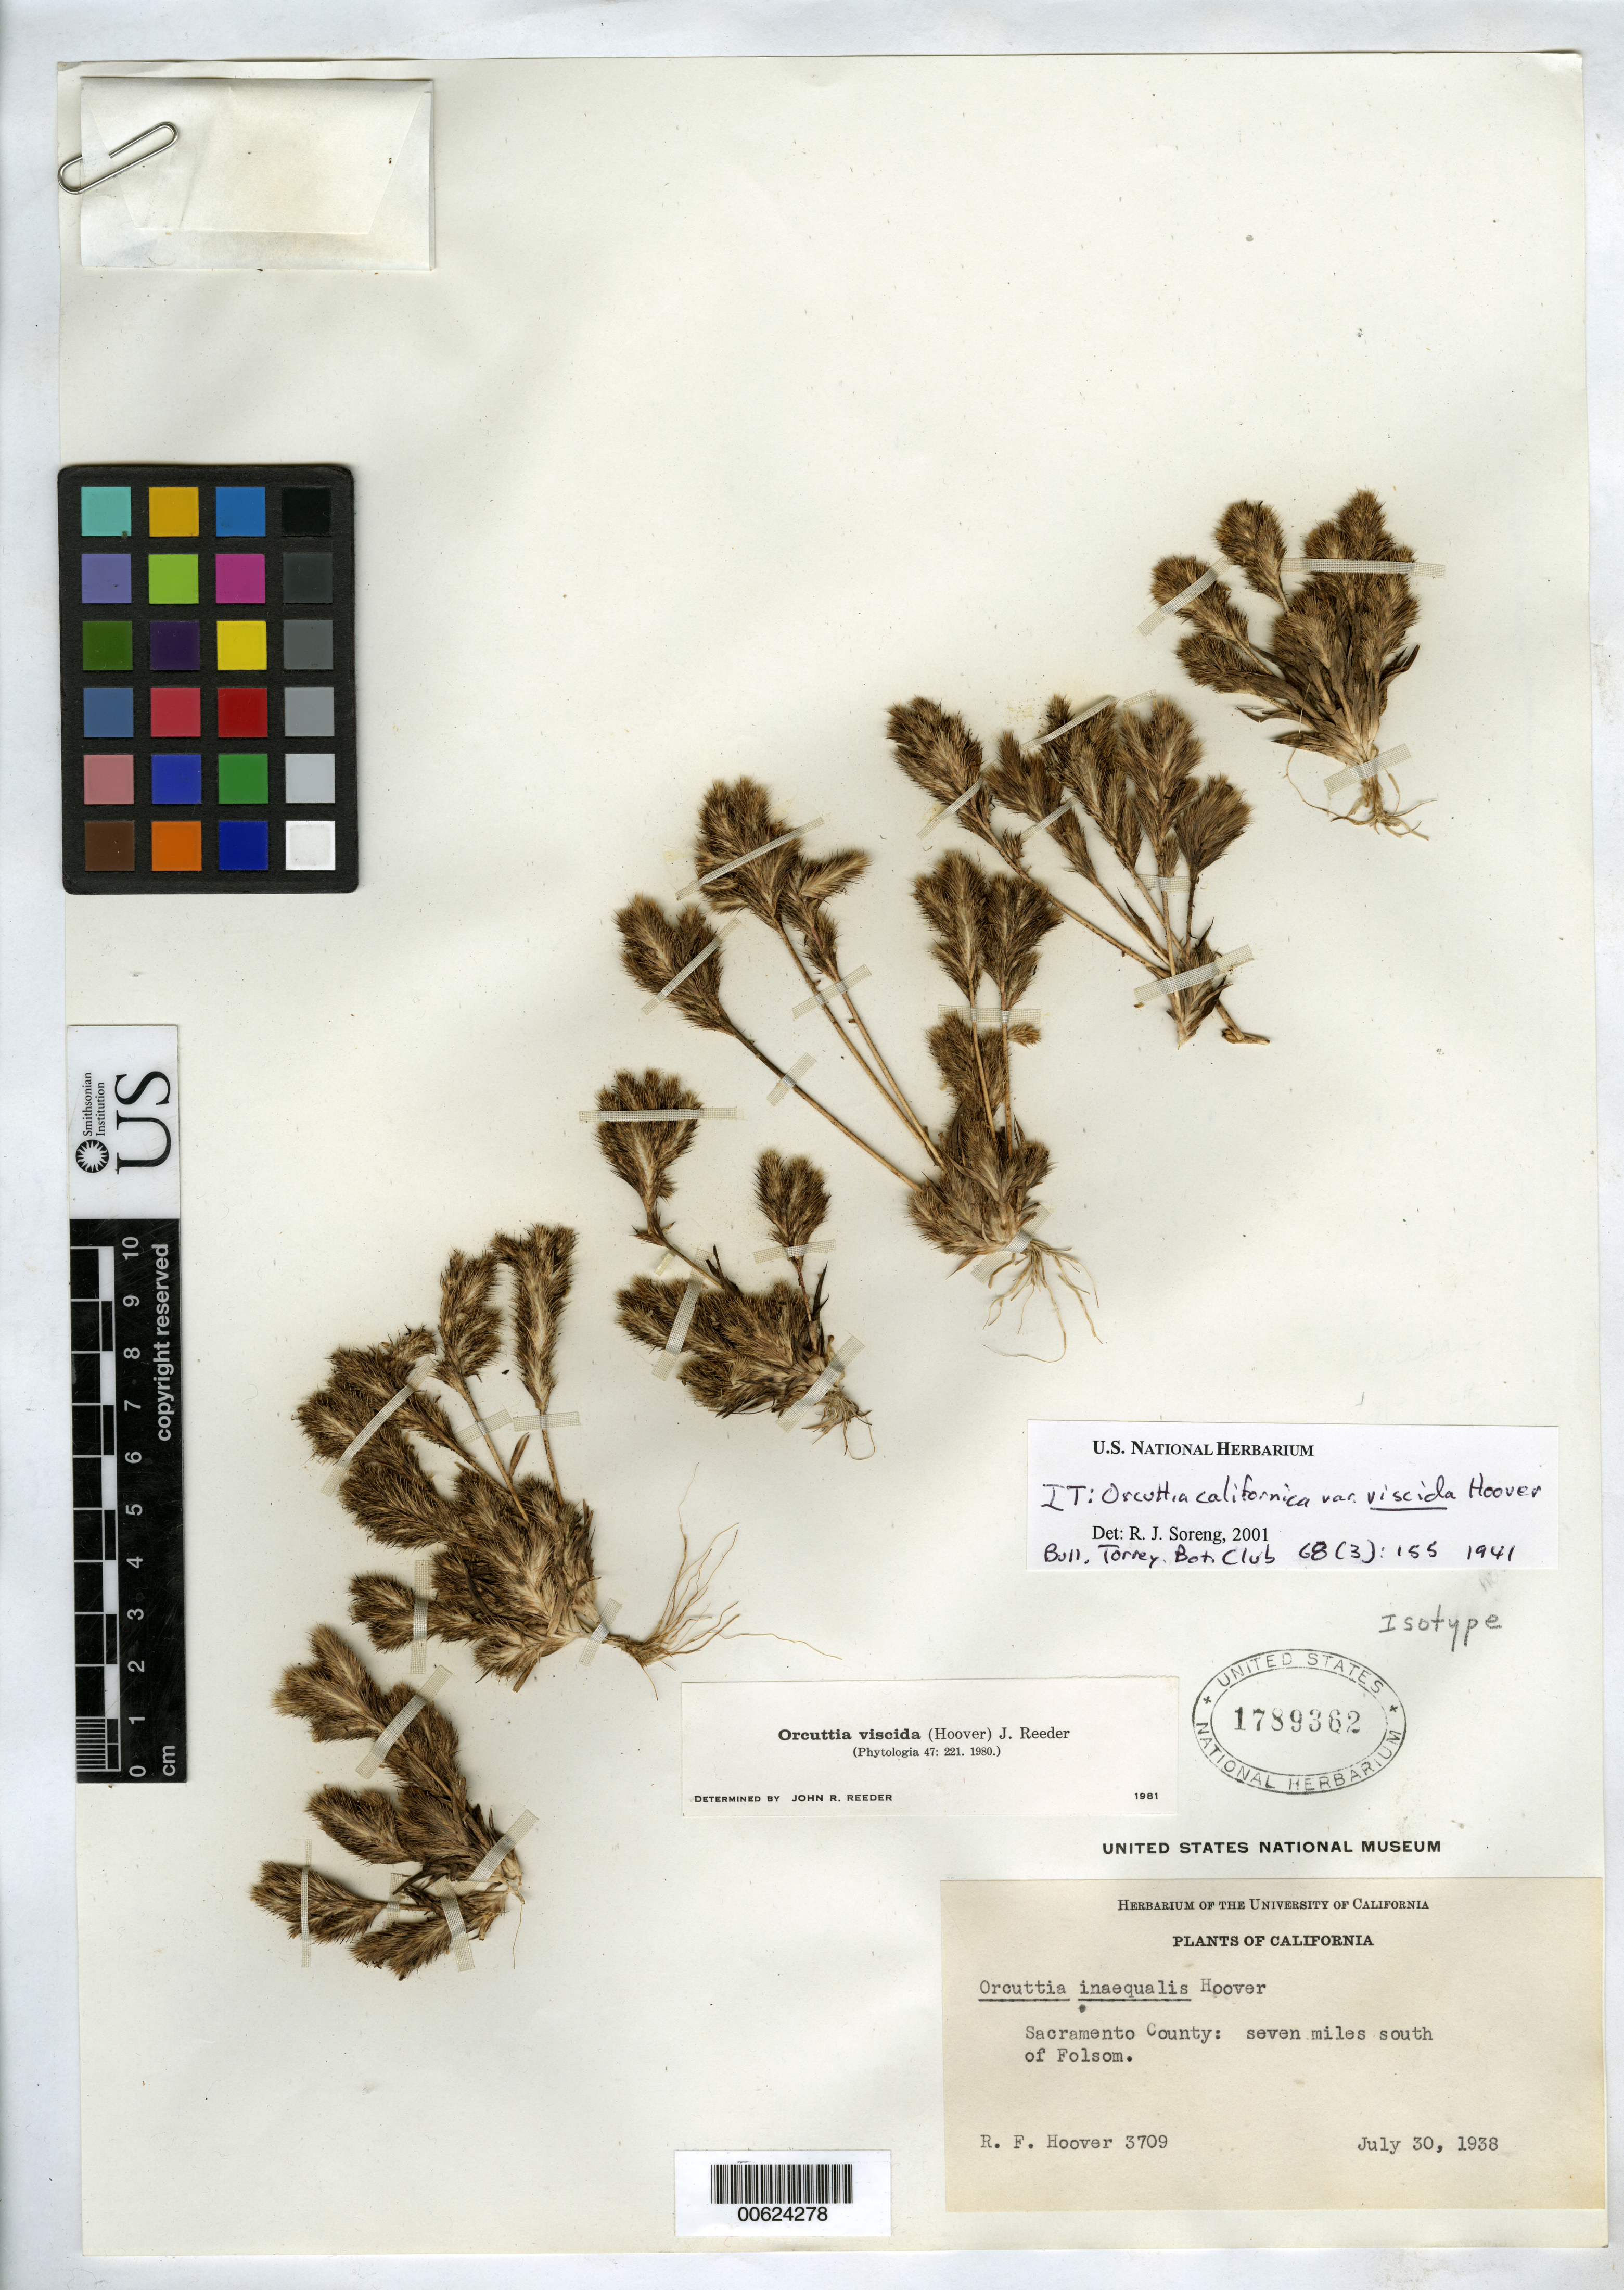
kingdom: Plantae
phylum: Tracheophyta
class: Liliopsida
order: Poales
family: Poaceae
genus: Orcuttia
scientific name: Orcuttia californica var. viscida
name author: Hoover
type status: Isotype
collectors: R. F. Hoover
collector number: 3709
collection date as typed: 30 Jul 1938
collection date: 1938-07-30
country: United States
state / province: California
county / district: Sacramento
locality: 7 mi. S of Folsom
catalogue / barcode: US 1789362